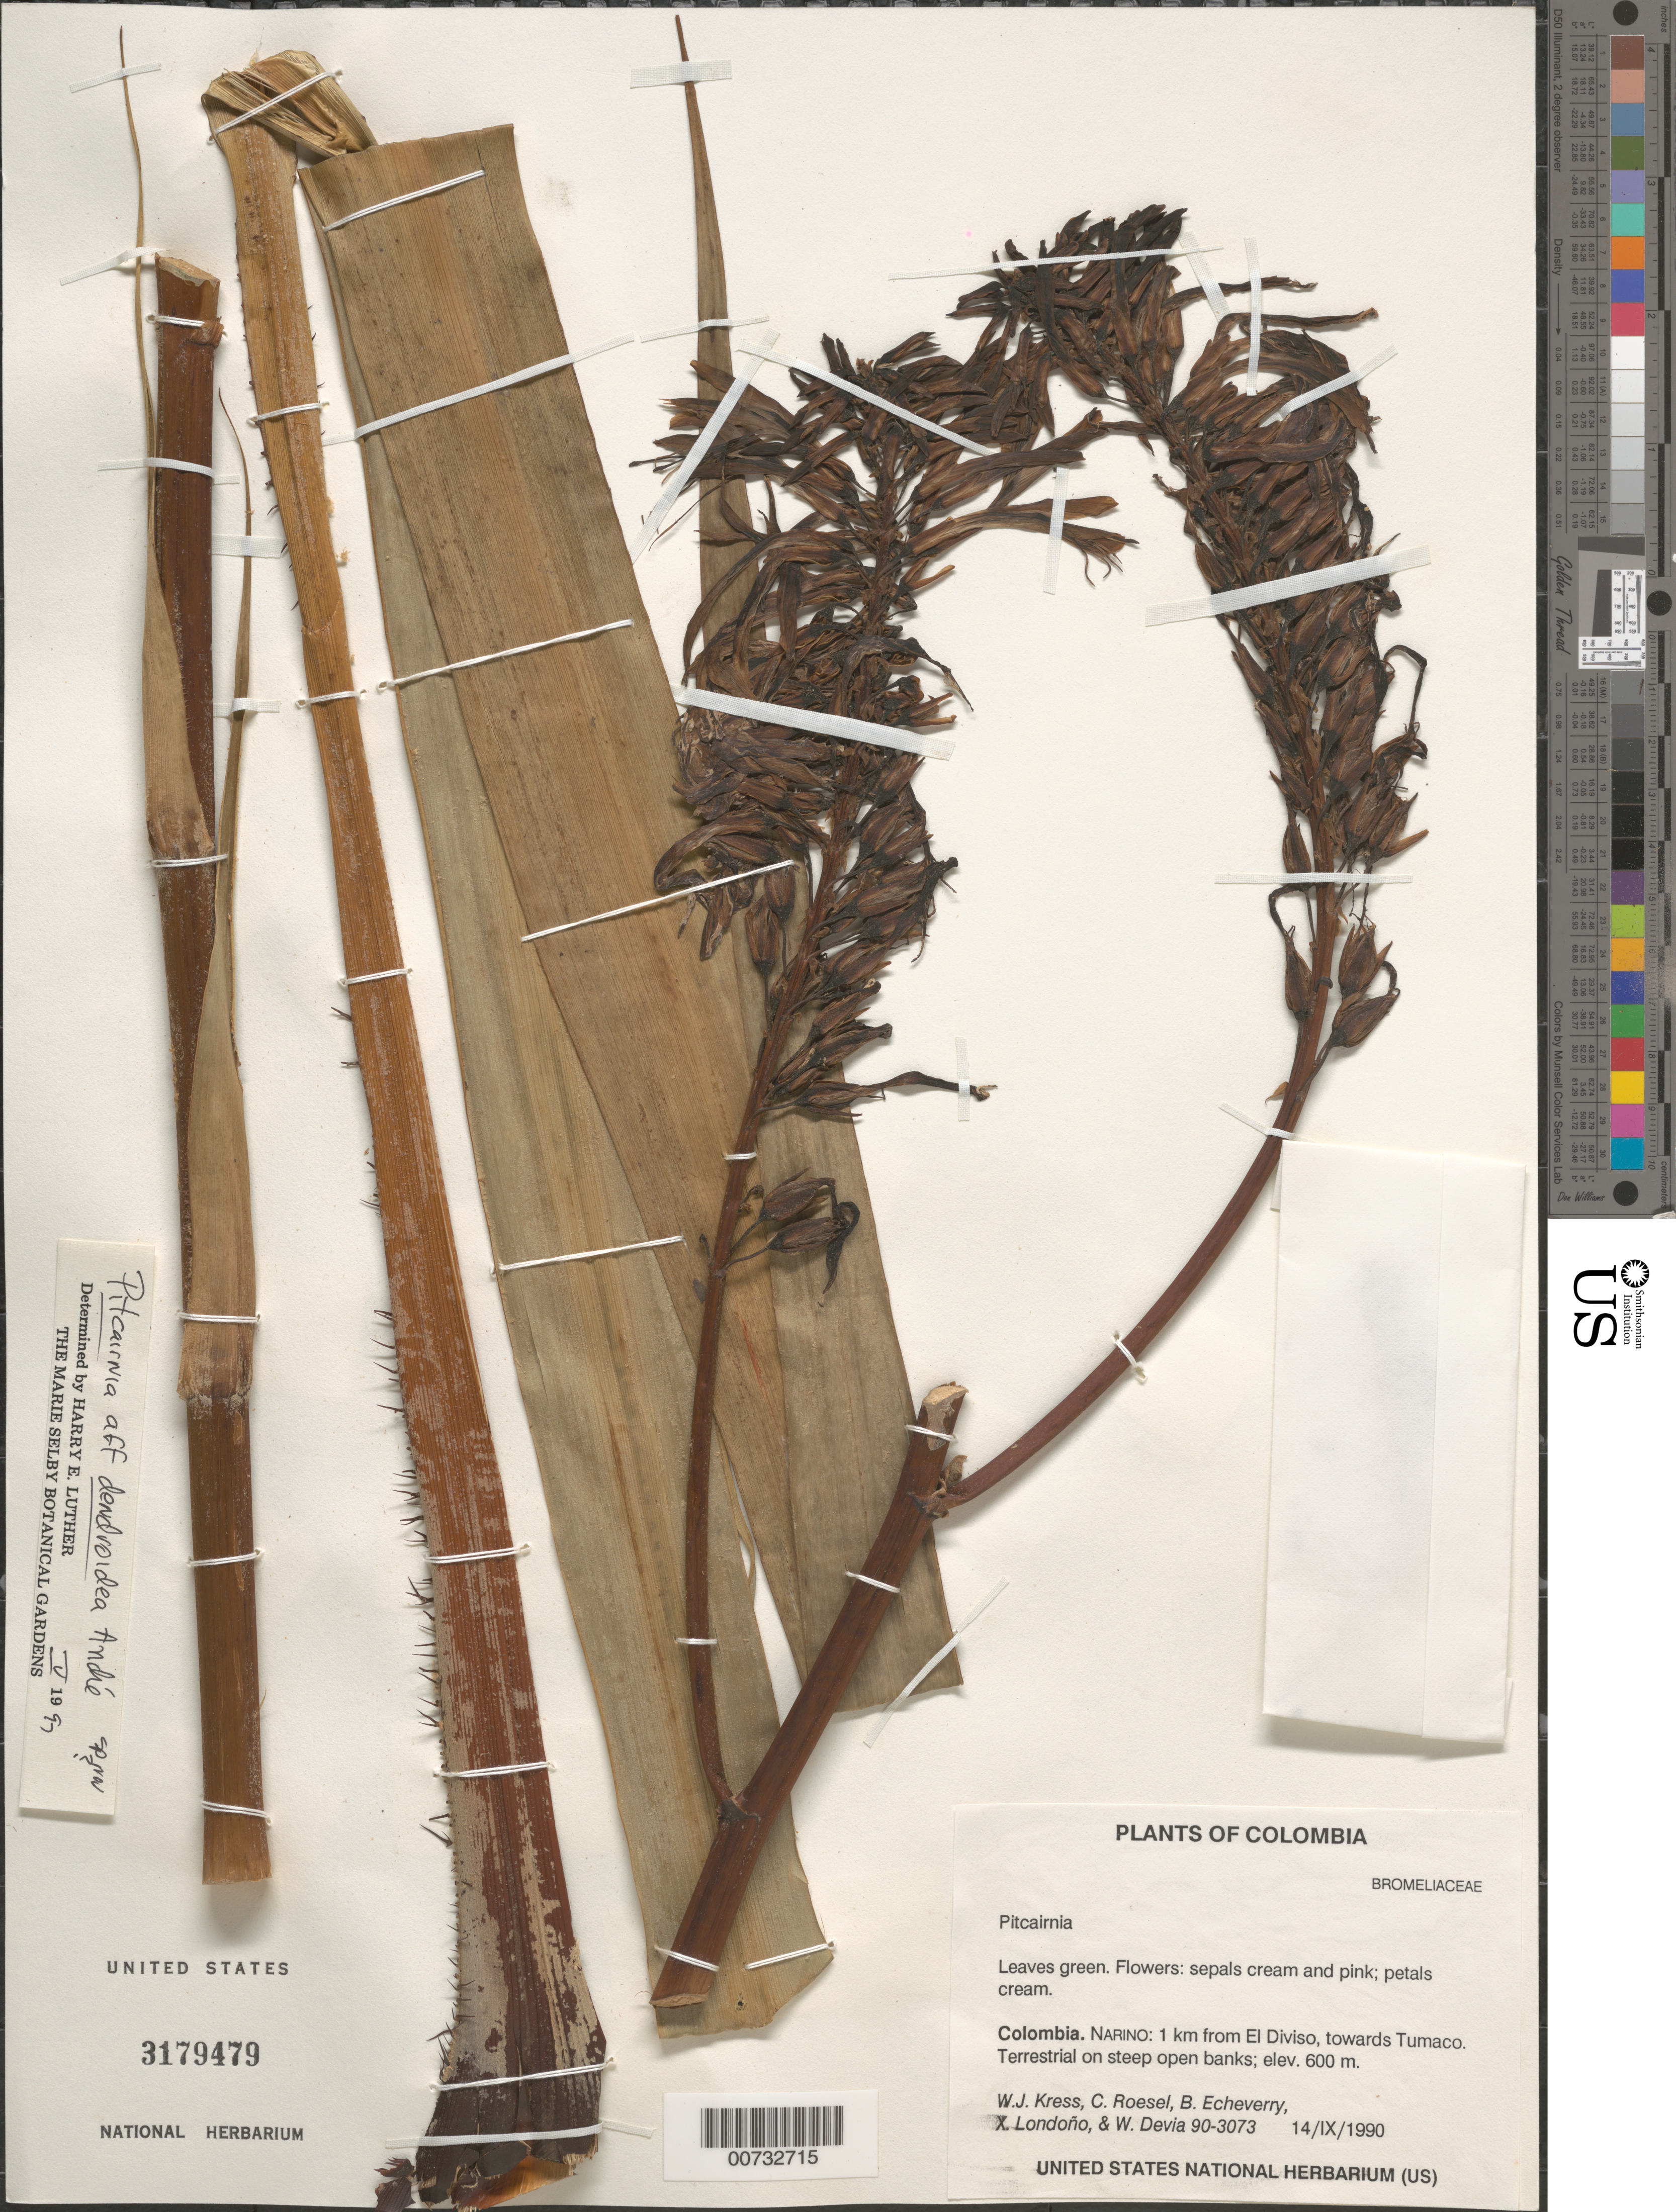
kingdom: Plantae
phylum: Tracheophyta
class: Liliopsida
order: Poales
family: Bromeliaceae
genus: Pitcairnia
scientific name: Pitcairnia dendroidea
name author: André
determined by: Luther, Hans E.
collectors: W. J. Kress, C. S. Roesel, B. Echeverry, X. Londoño & W. Devia A.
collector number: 90-3073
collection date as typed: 14 Sep 1990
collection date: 1990-09-14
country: Colombia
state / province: Nariño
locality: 1 km from El Diviso, towards Tumaco. Terrestrial on steep open banks.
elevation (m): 600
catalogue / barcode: US 3179479